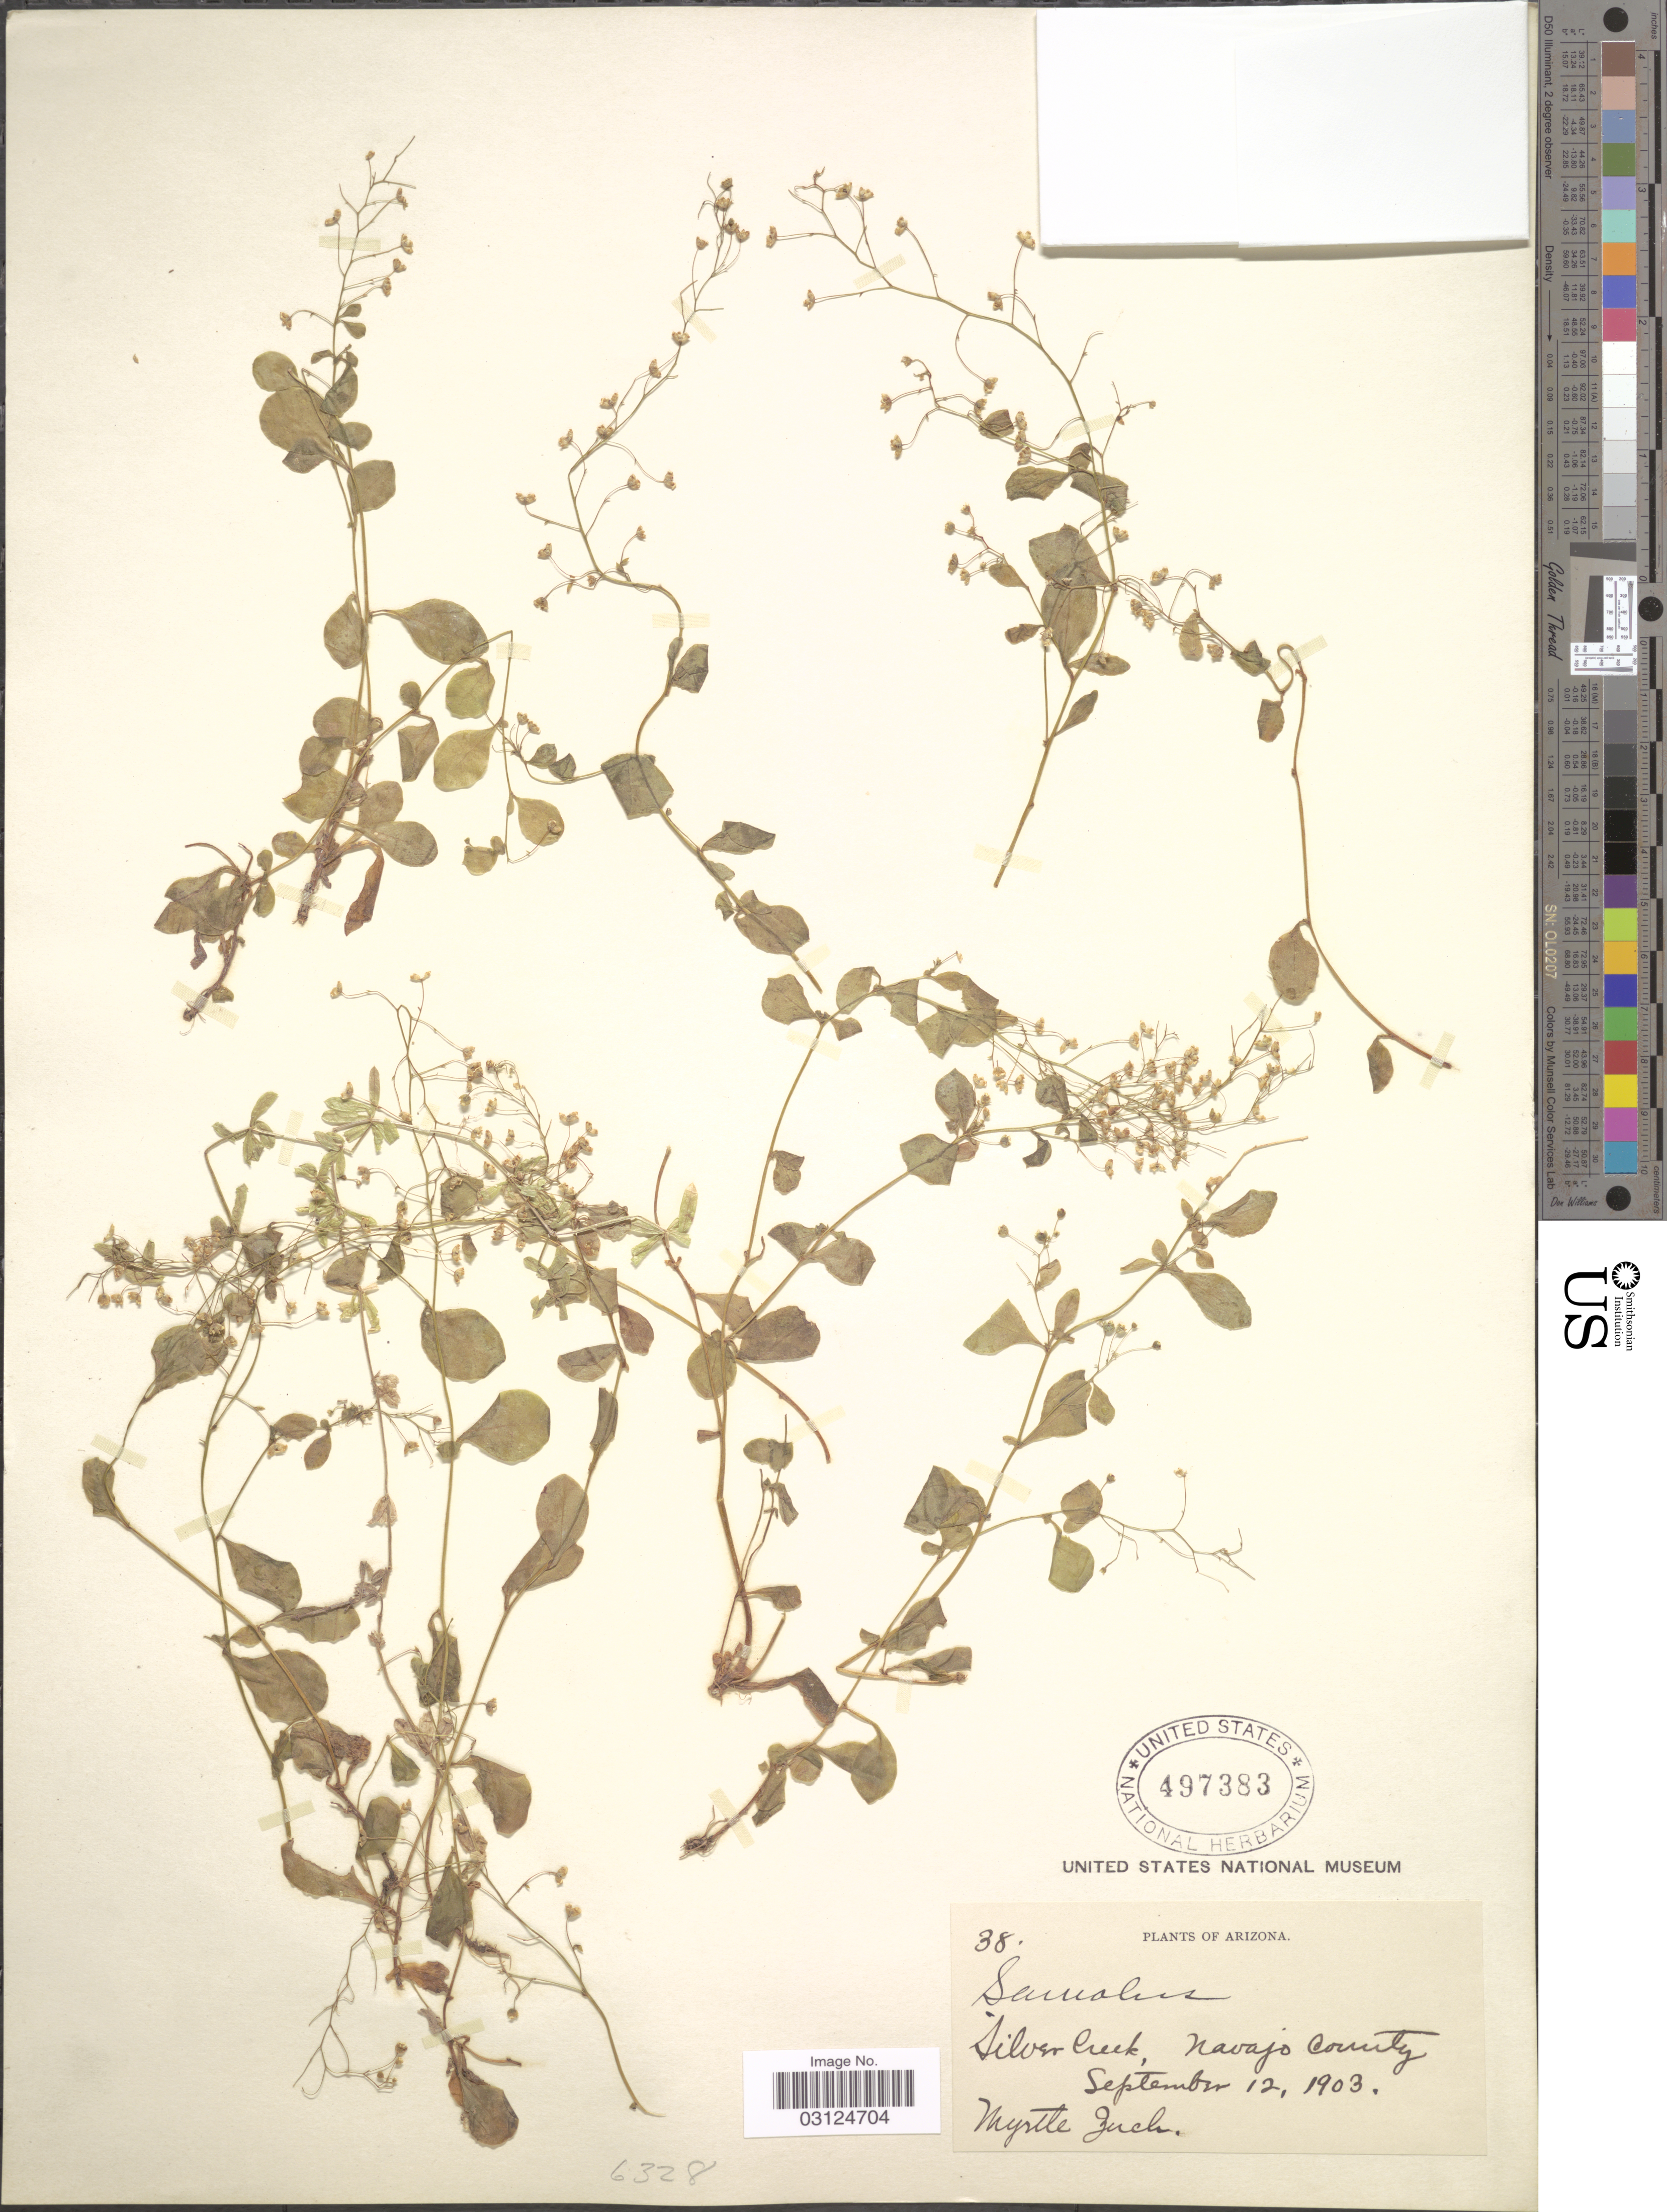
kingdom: Plantae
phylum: Tracheophyta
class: Magnoliopsida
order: Ericales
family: Primulaceae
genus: Samolus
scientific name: Samolus parviflorus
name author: Raf.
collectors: M. Zuck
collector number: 38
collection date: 1903-09-12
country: United States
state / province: Arizona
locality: Silver Creek, Navajo County.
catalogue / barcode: US 497383